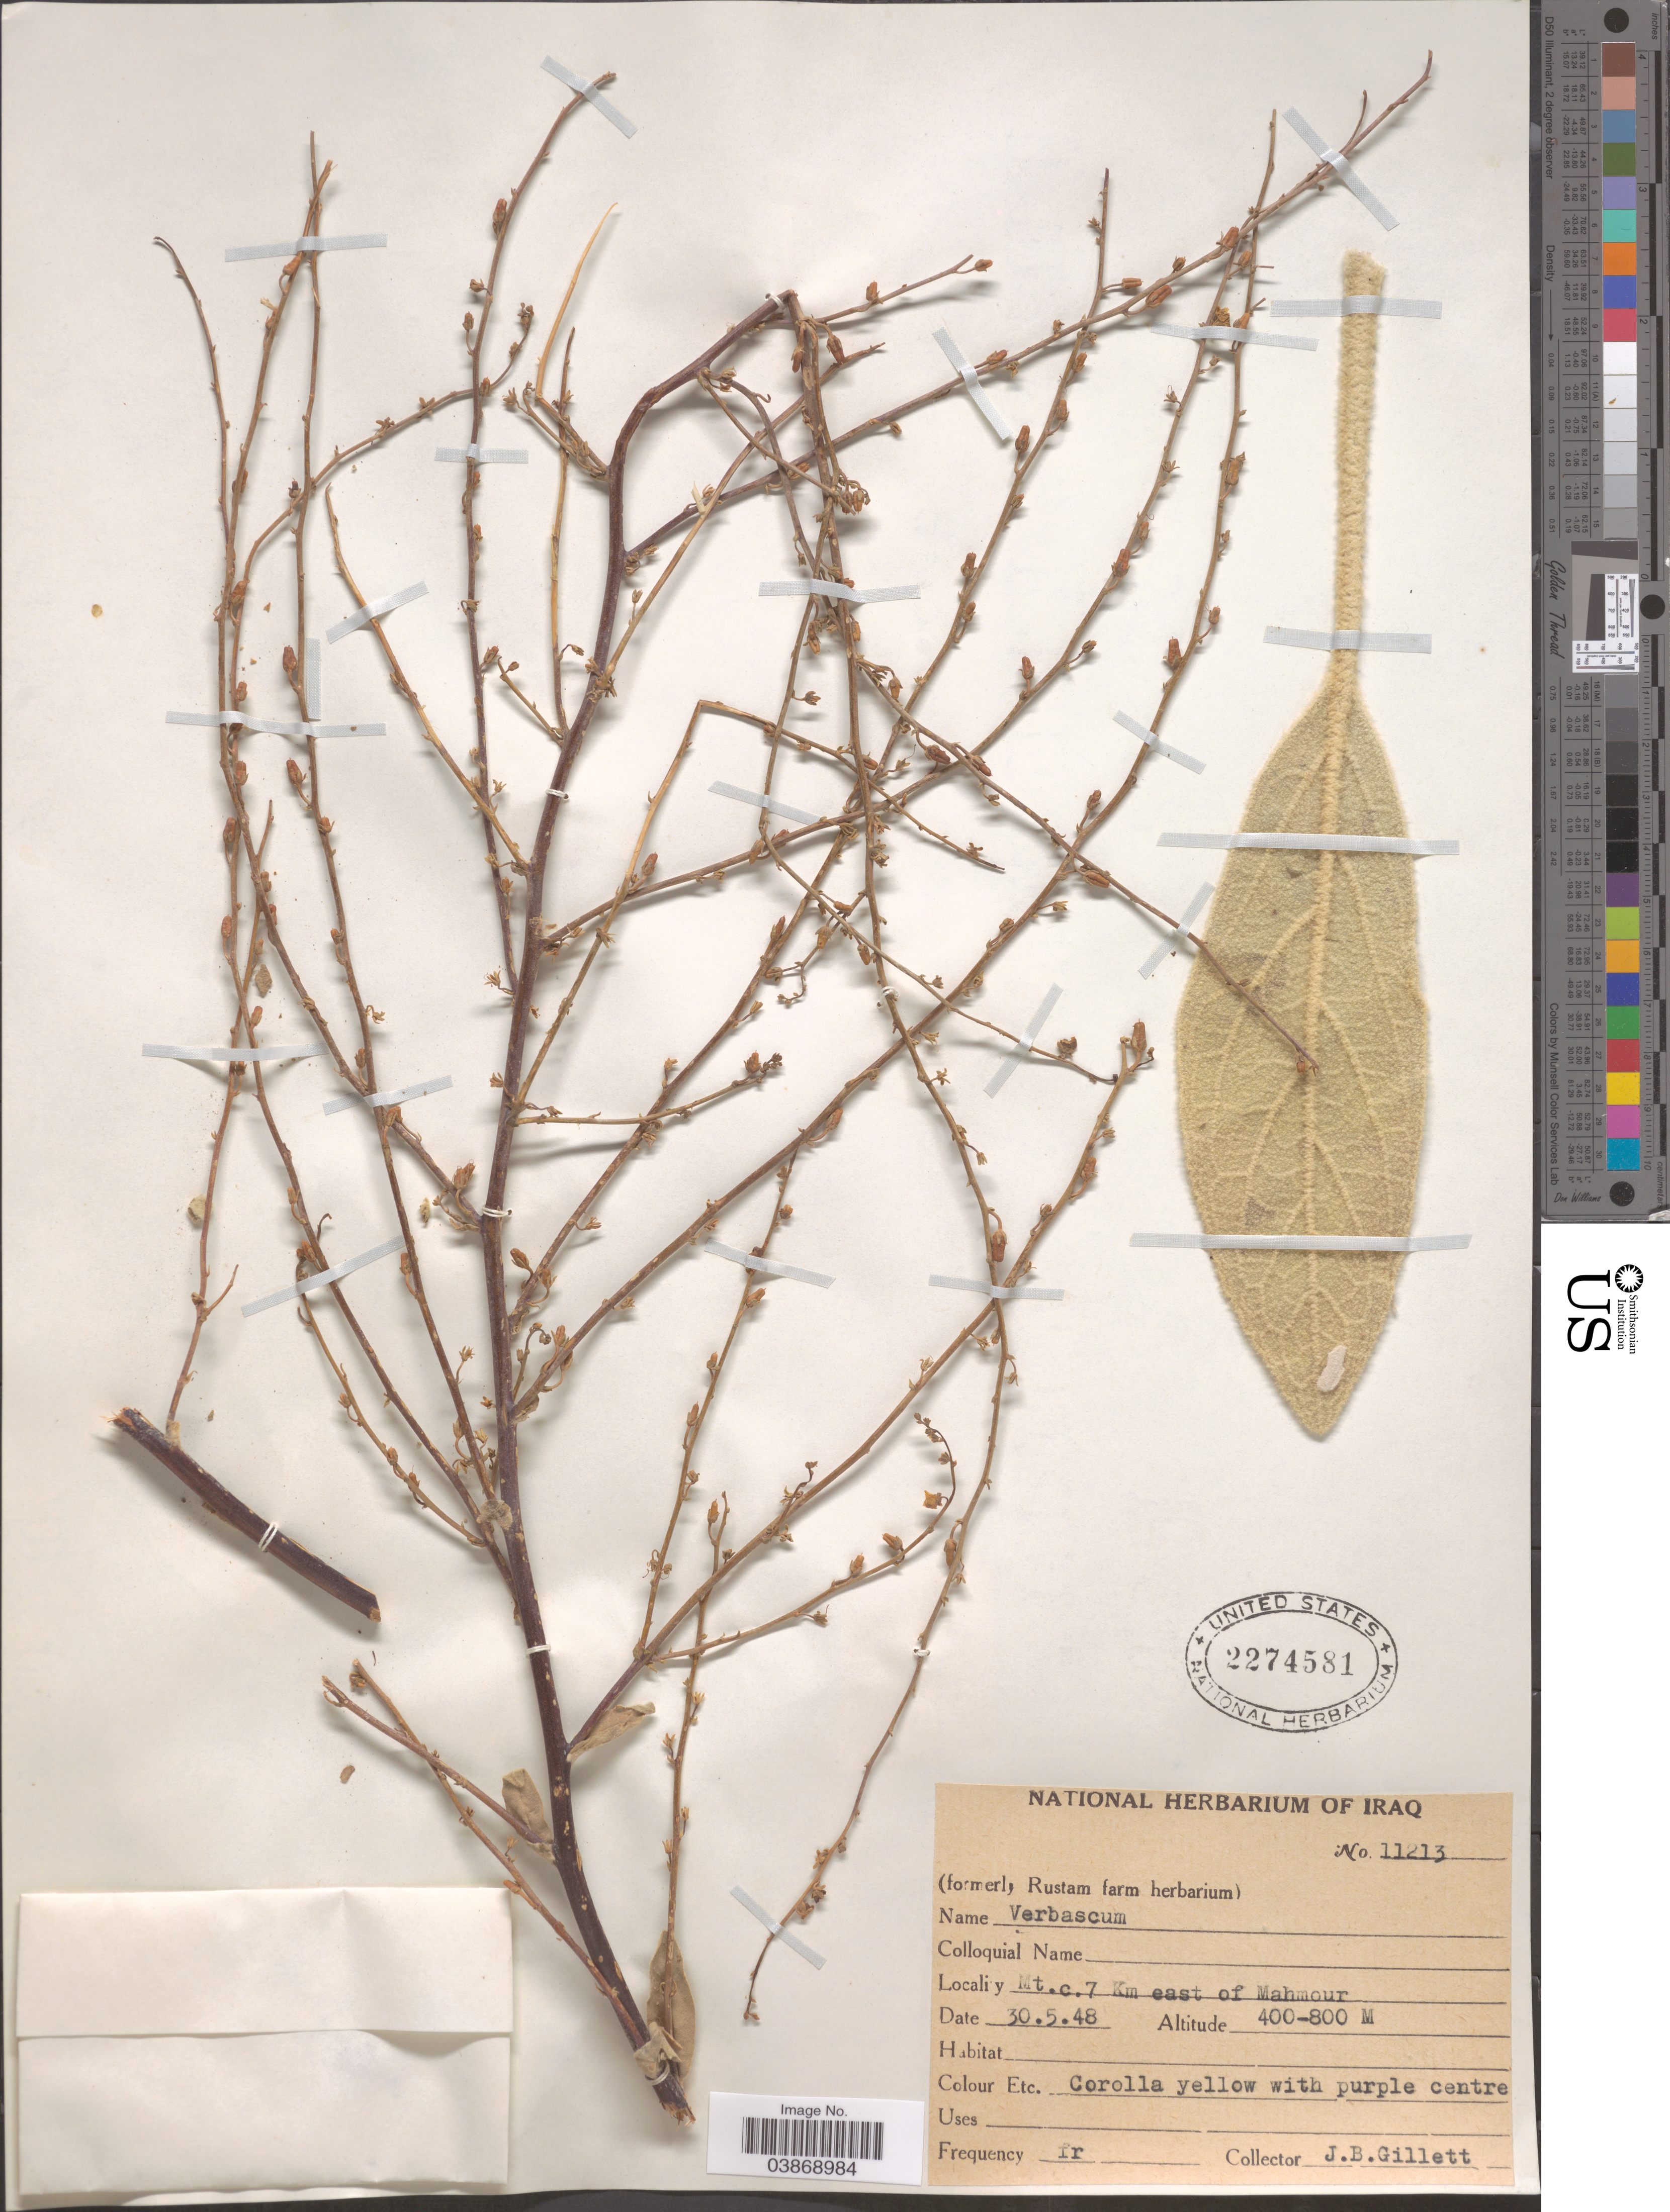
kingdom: Plantae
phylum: Tracheophyta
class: Magnoliopsida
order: Lamiales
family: Scrophulariaceae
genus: Verbascum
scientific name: Verbascum sp.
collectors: J. B. Gillett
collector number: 11213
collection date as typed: Transcribed d/m/y: 30/5/48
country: Iraq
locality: Mt. c. 7 Km east of Mahmour.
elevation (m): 400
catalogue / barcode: US 2274581